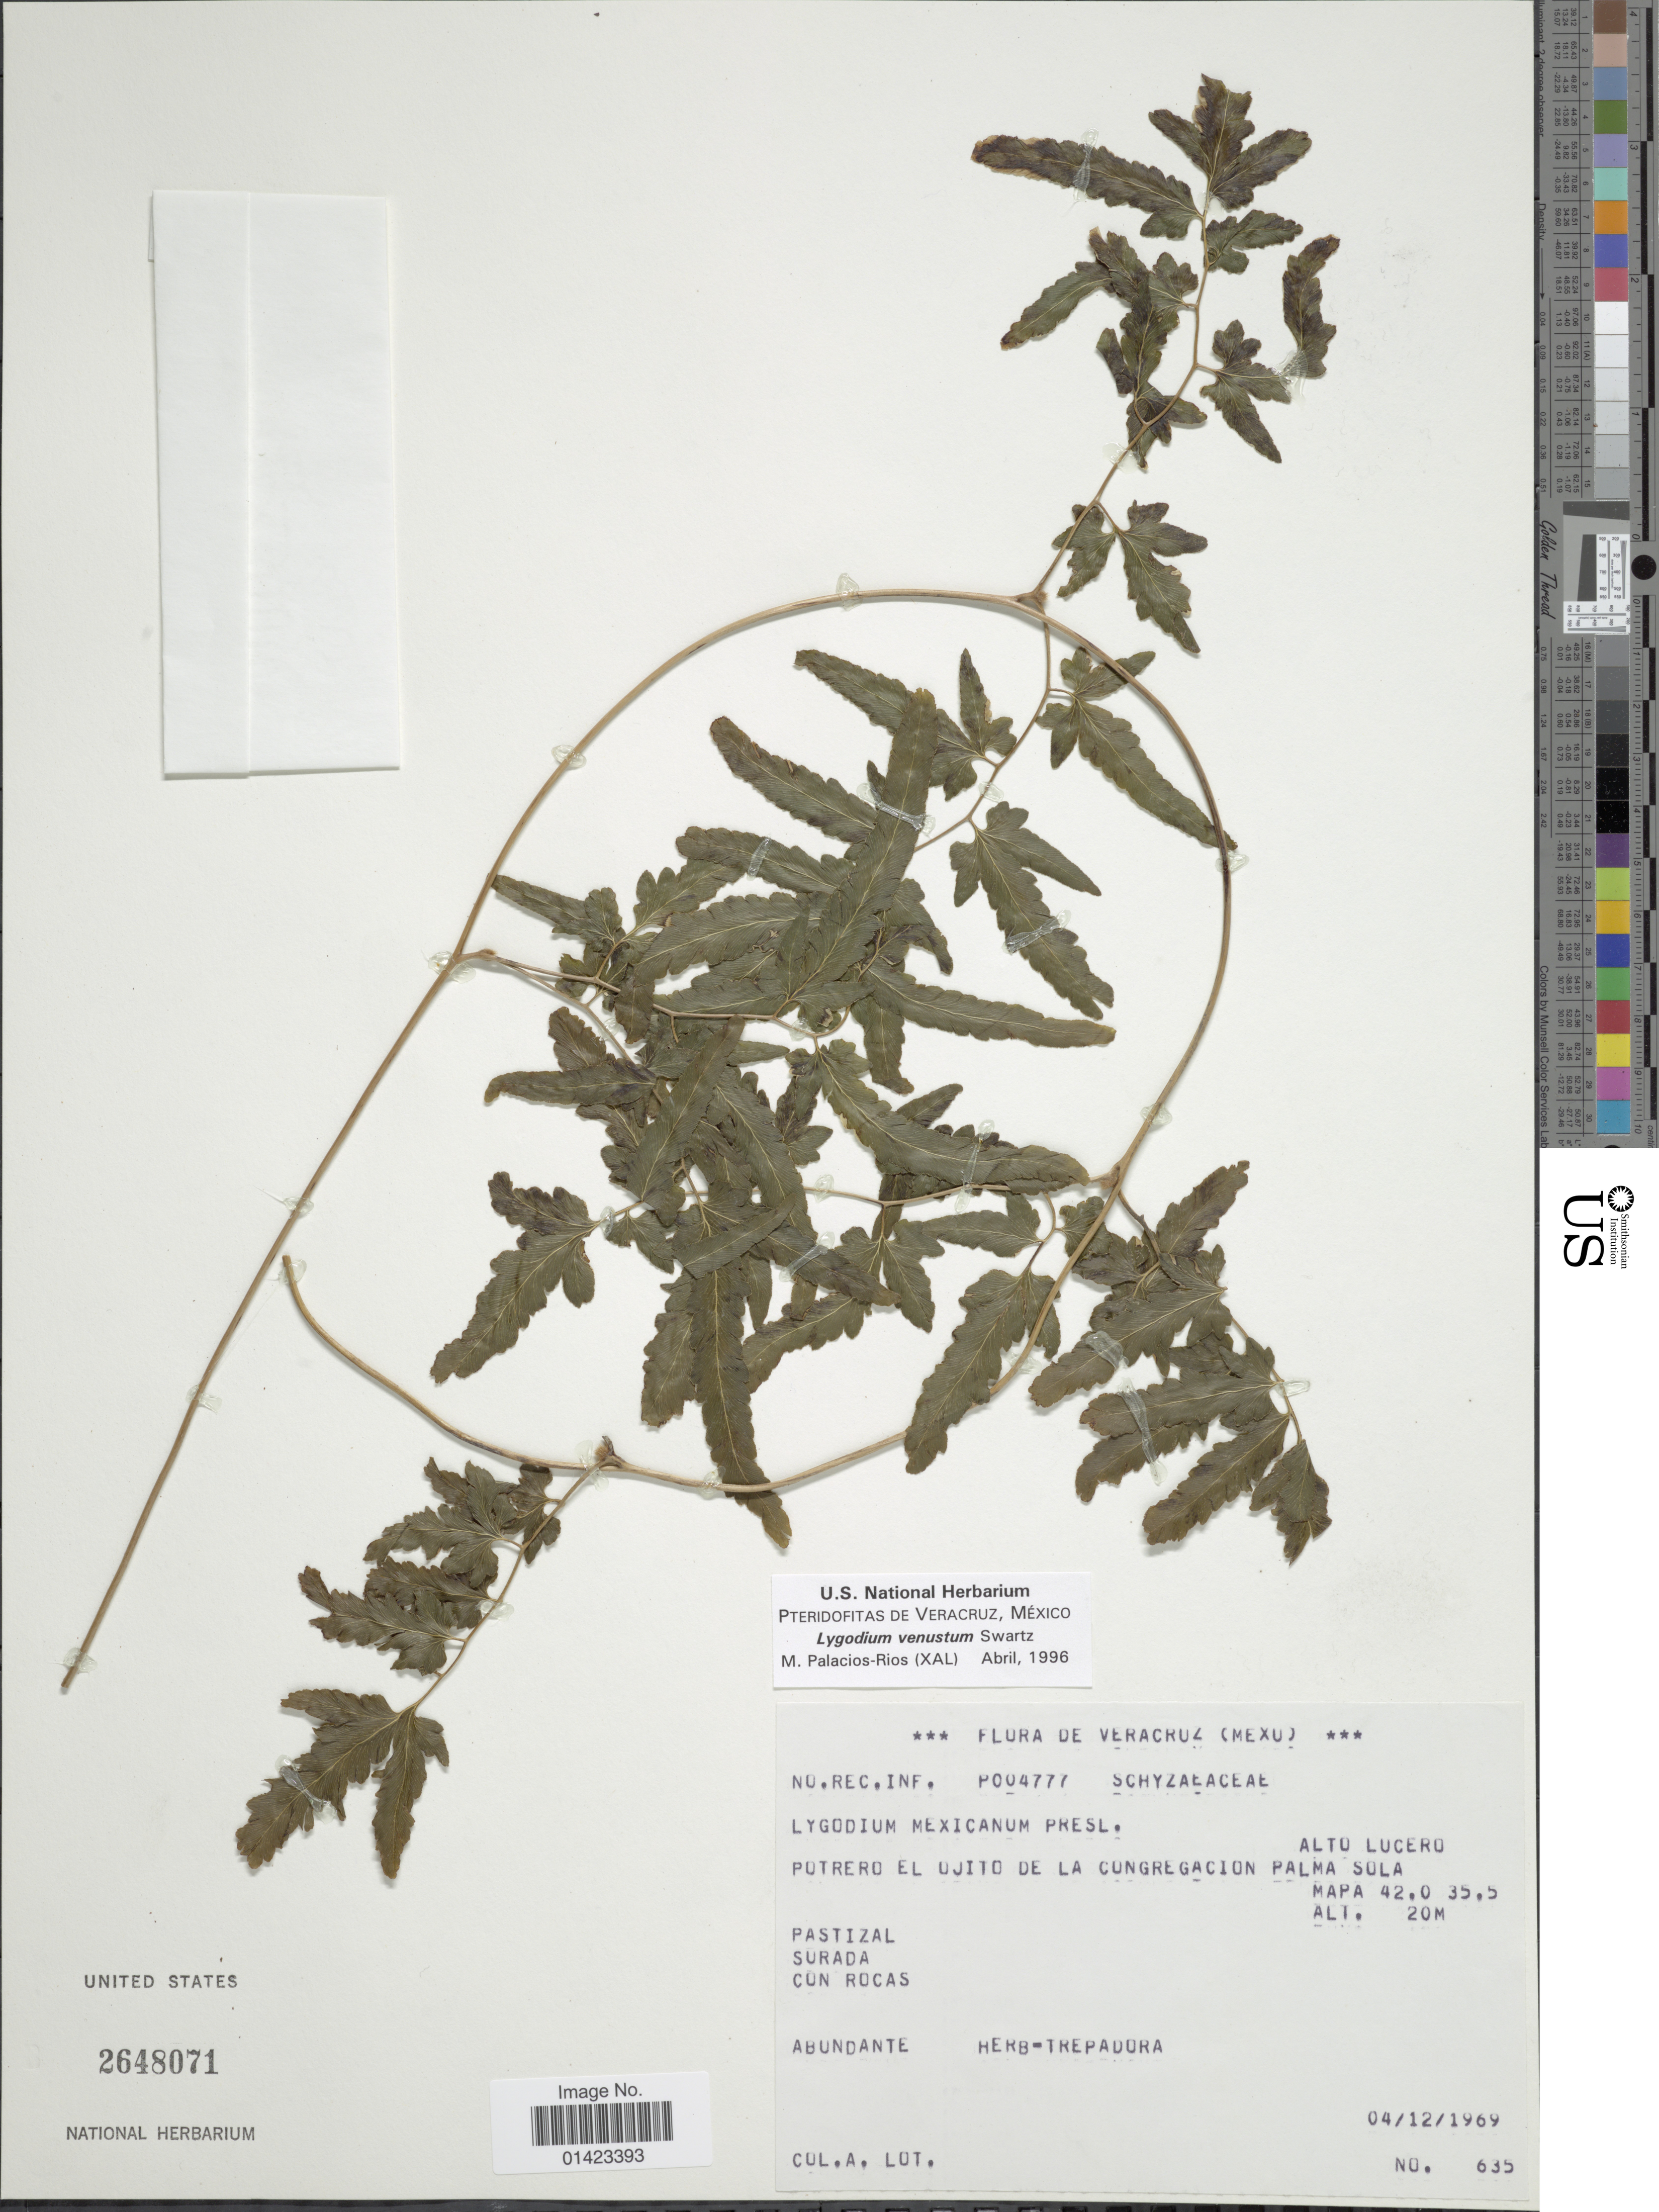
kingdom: Plantae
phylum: Tracheophyta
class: Polypodiopsida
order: Schizaeales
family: Lygodiaceae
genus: Lygodium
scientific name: Lygodium venustum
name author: Sw.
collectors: Lot, A.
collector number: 635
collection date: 1969-12-04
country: Mexico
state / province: Veracruz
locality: Veracruz, Potrero El Ojito de la Congregacion Palma Sola, Mapa 42.0 35.5, Pastizal Surada Con Rocas, Alto Lucero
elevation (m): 20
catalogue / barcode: US 2648071